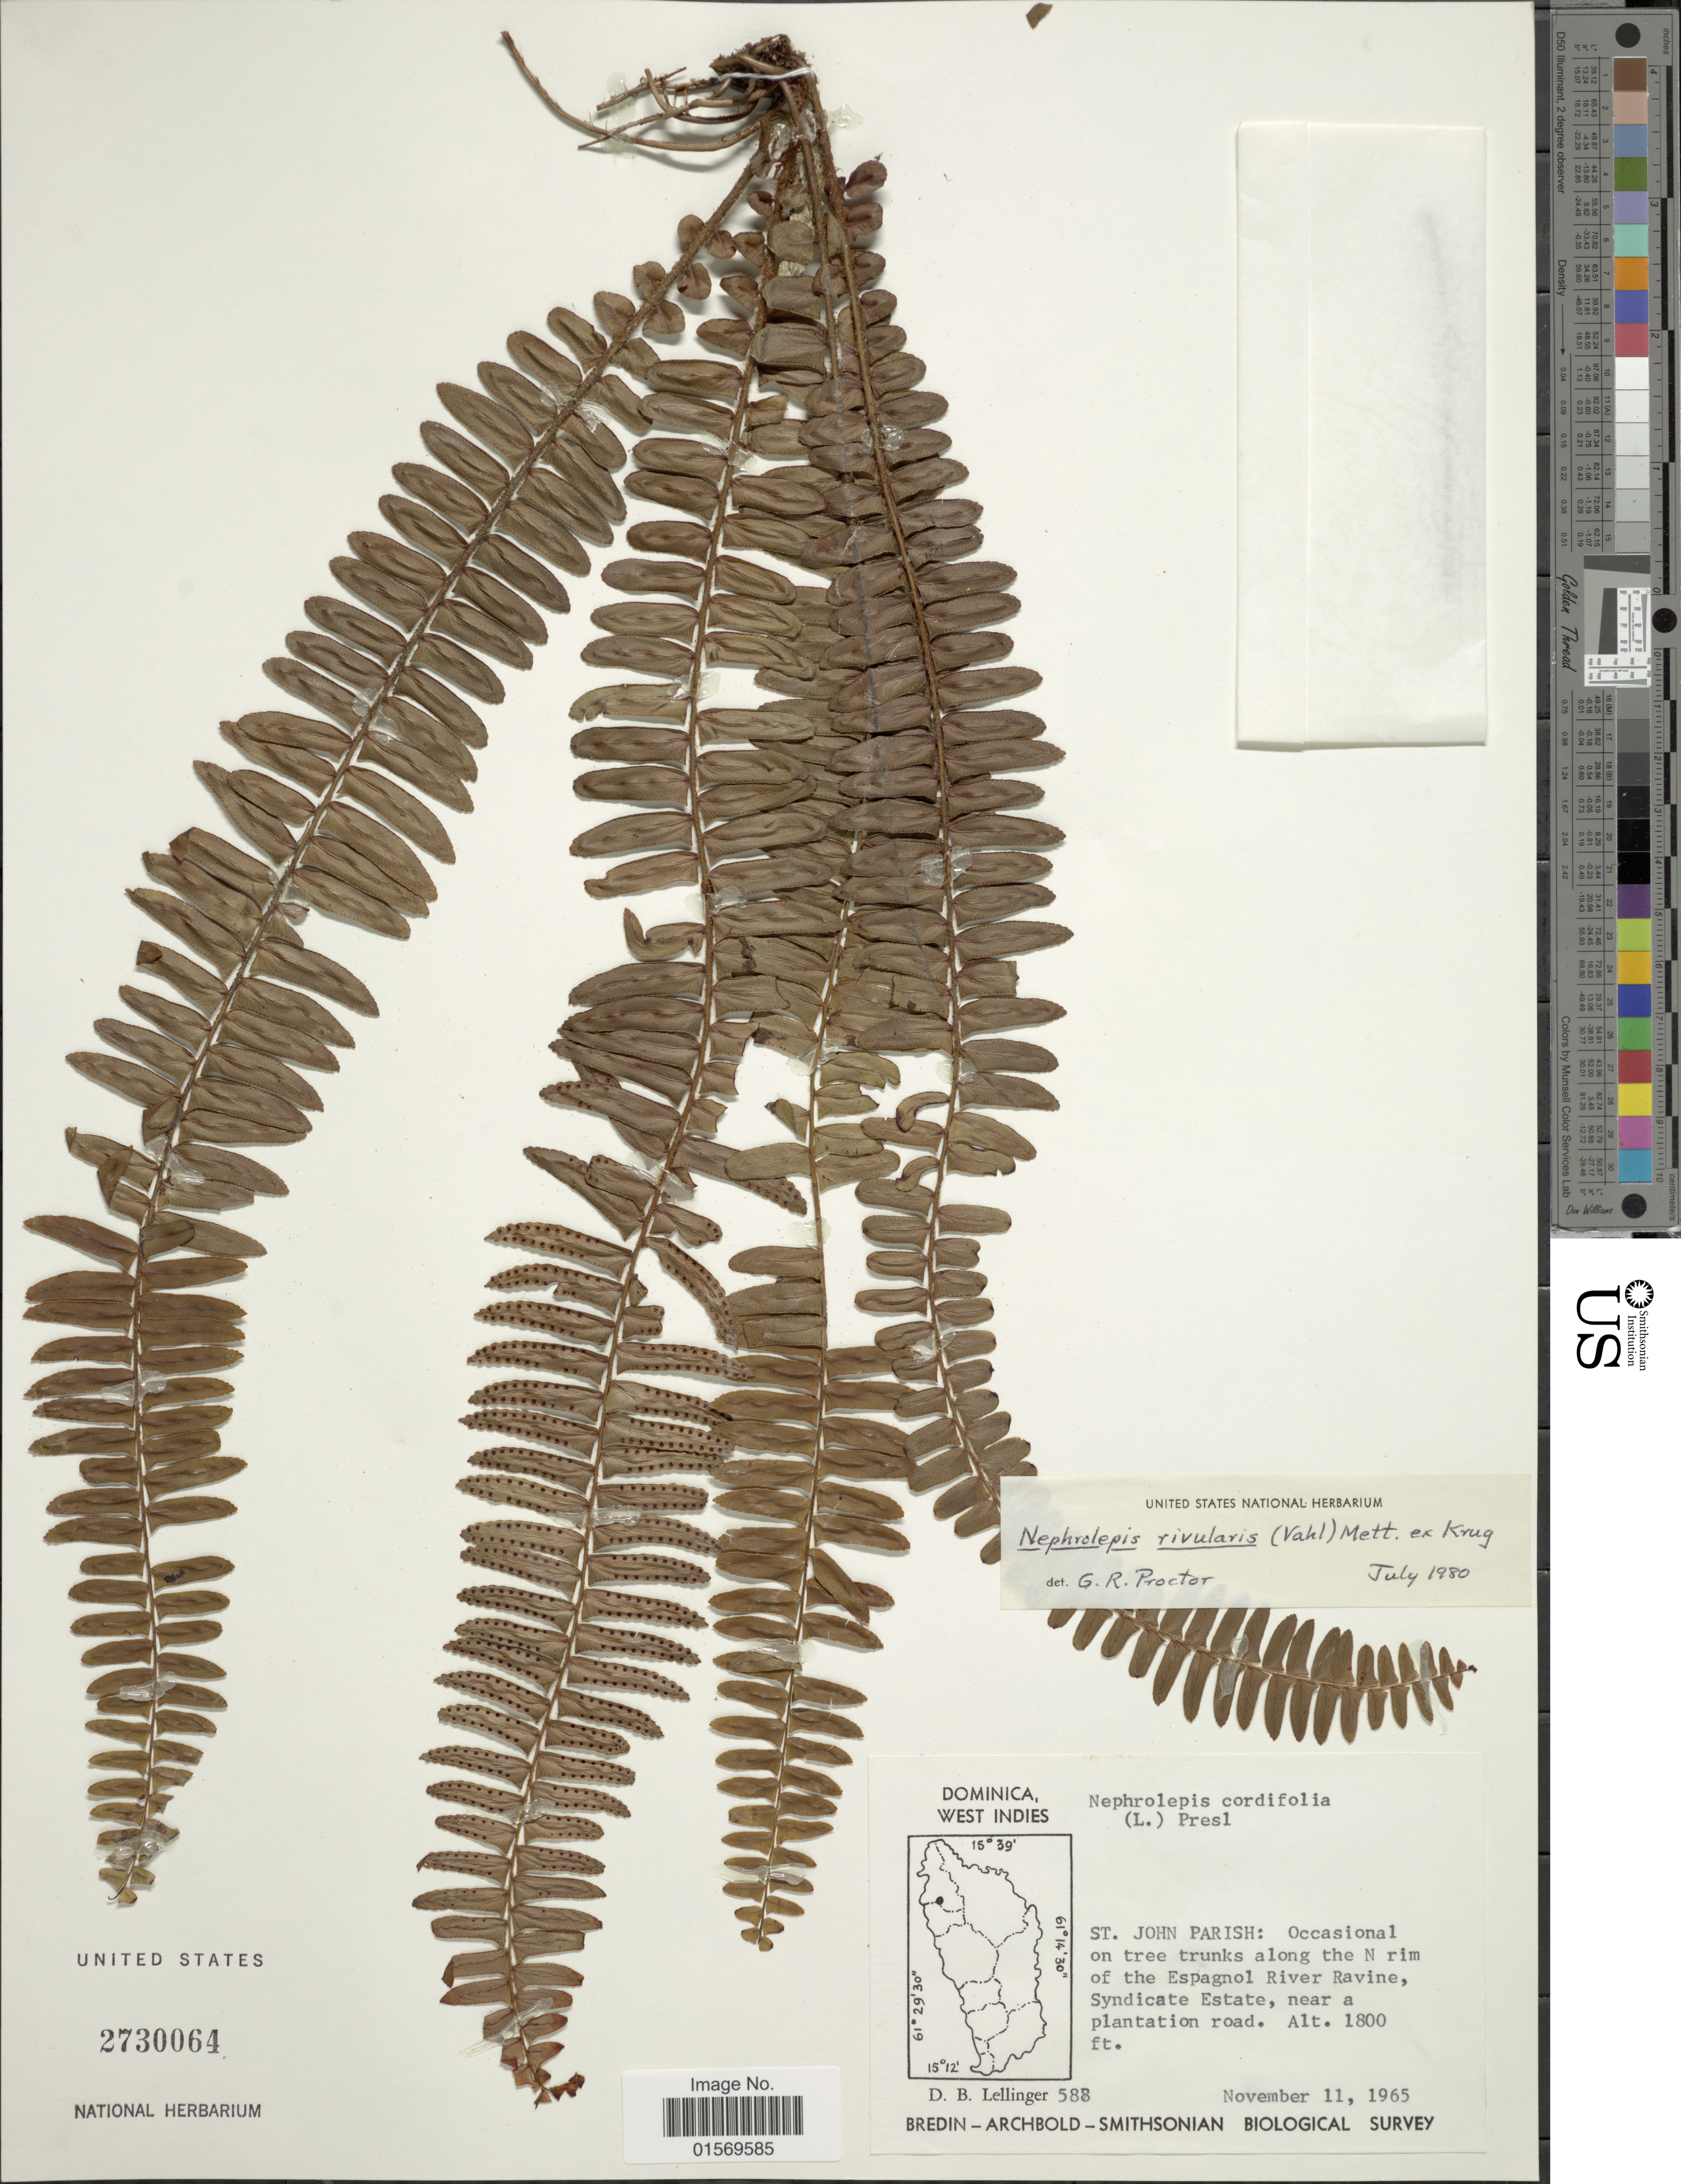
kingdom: Plantae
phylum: Tracheophyta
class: Polypodiopsida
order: Polypodiales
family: Nephrolepidaceae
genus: Nephrolepis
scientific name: Nephrolepis rivularis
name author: (Vahl) Mett. ex Krug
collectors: D. B. Lellinger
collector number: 588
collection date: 1965-11-11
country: Dominica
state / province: St. John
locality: West Indies, St. John Parish: occasional on tree trunks along the N rim of the Espagnol River Ravine, Syndicate Estate, near a plantation road.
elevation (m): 1800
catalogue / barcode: US 2730064